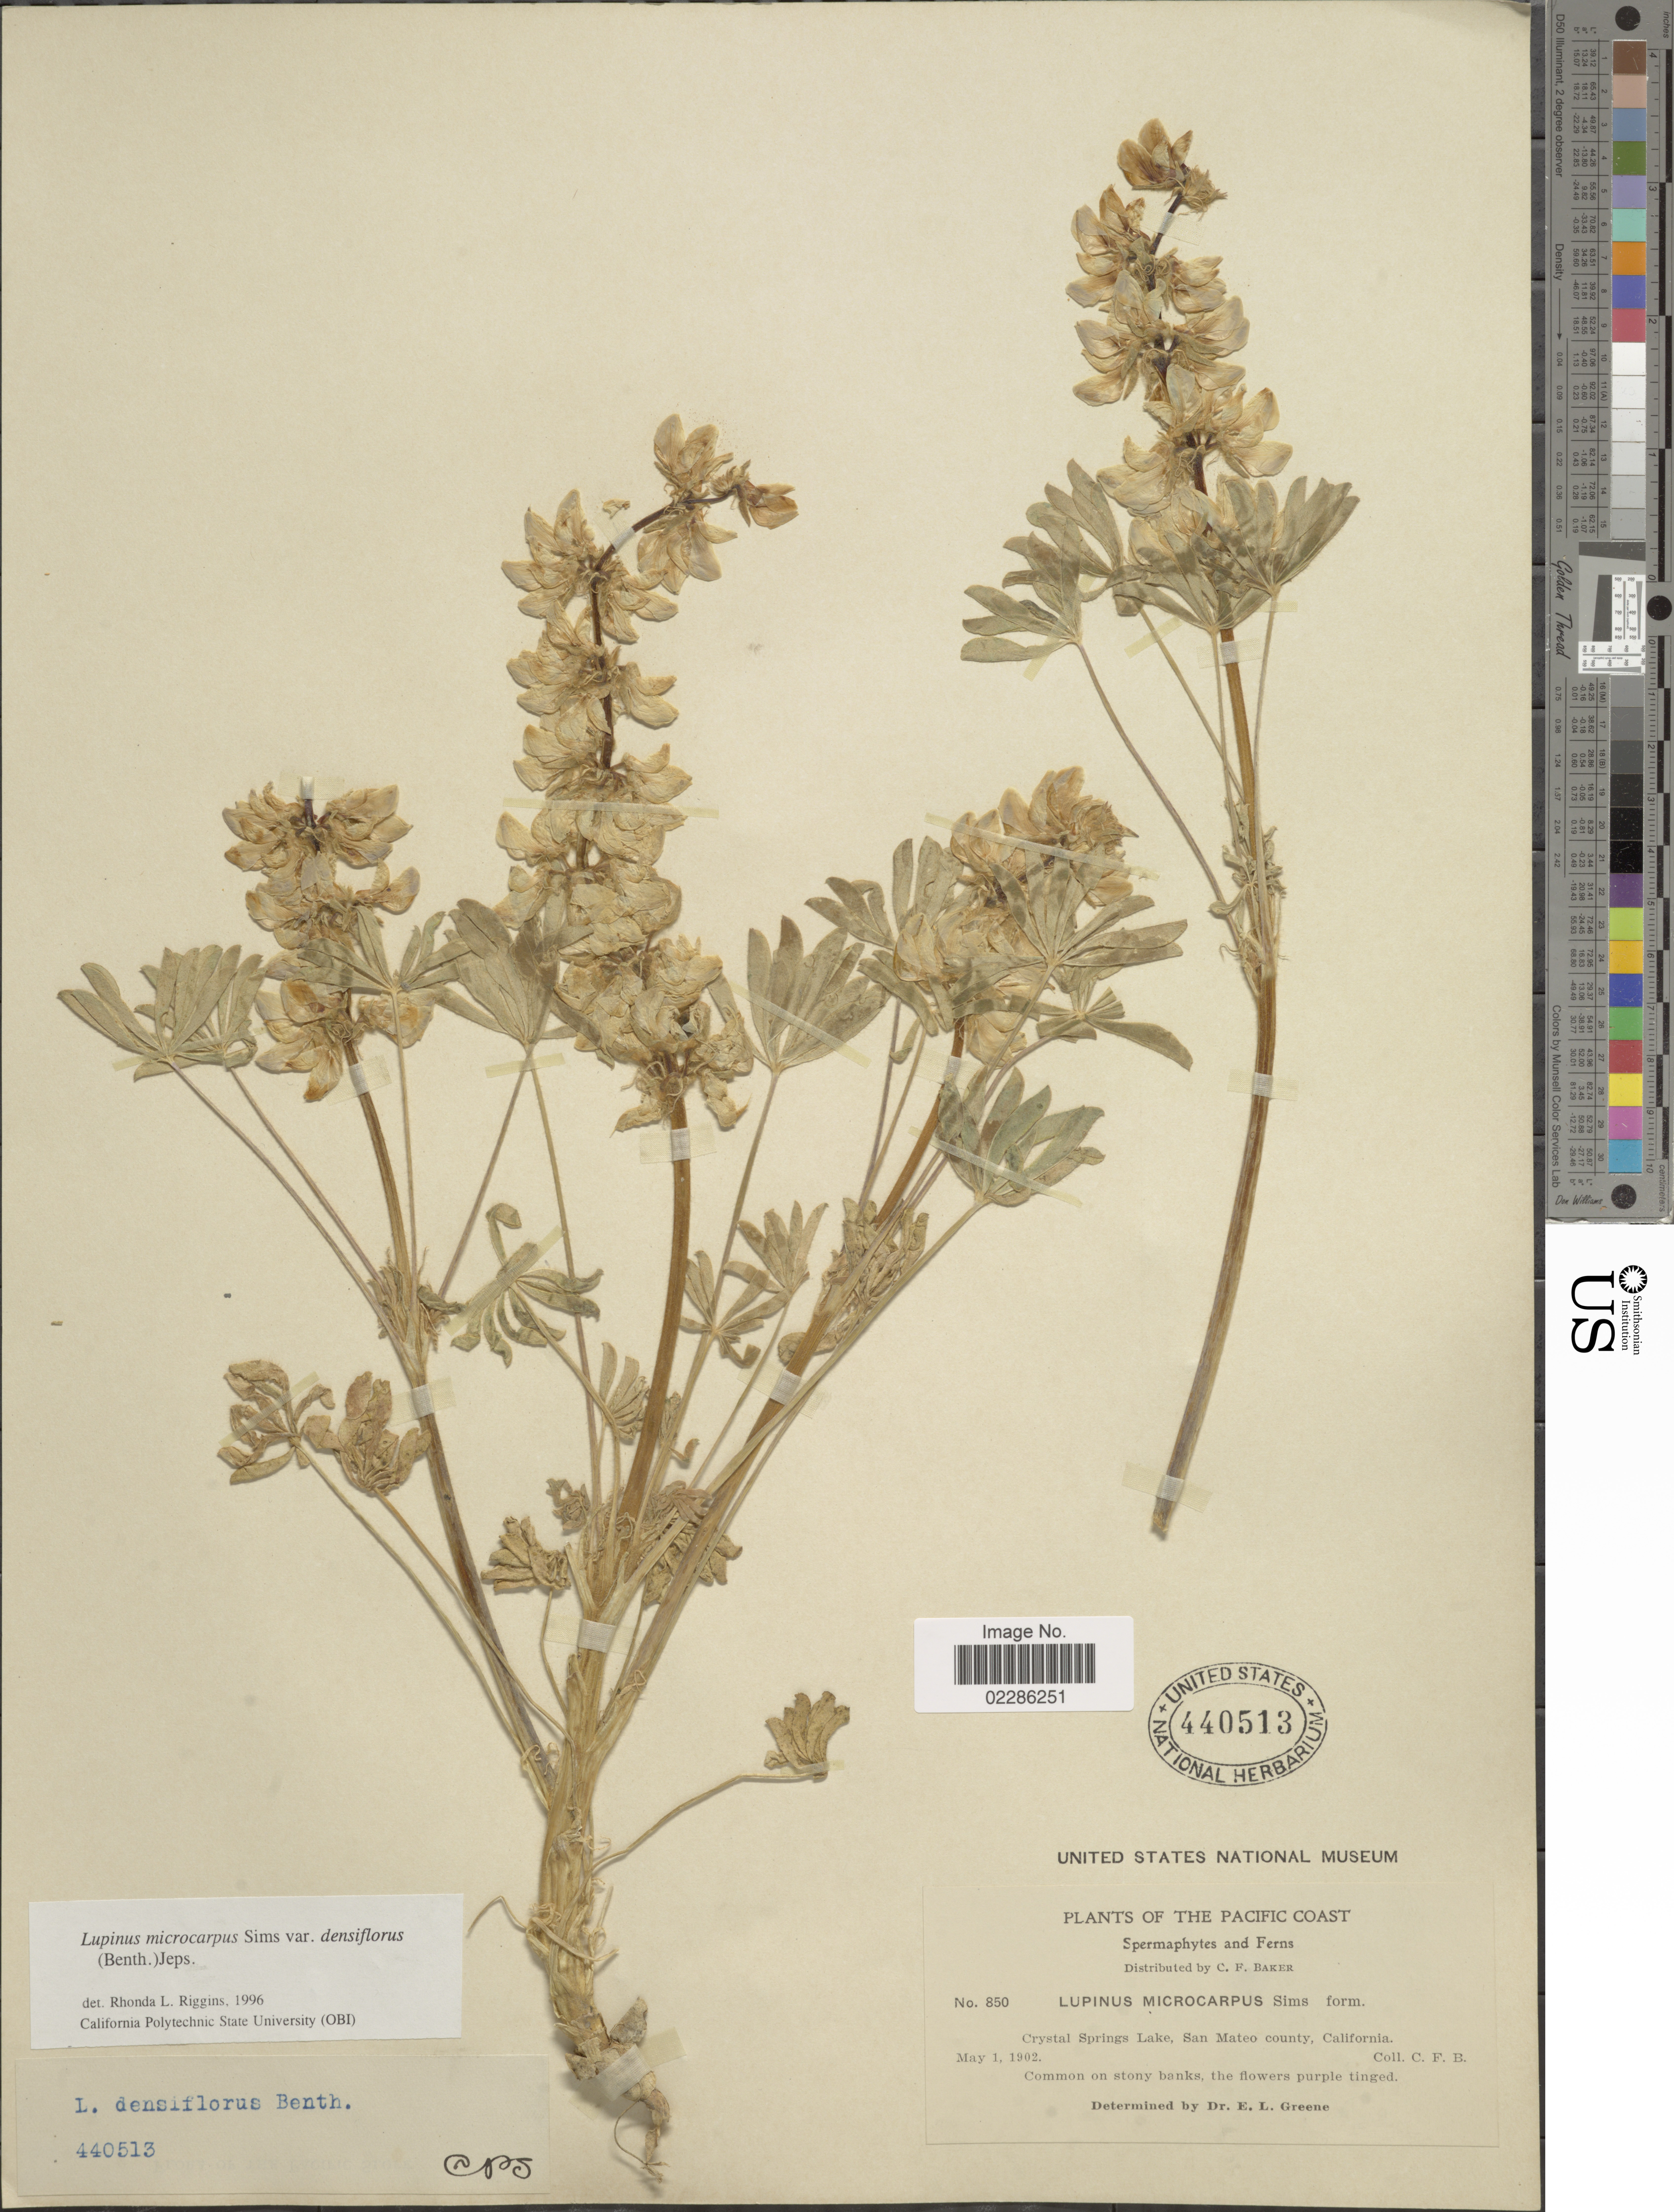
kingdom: Plantae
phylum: Tracheophyta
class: Magnoliopsida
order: Fabales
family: Fabaceae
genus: Lupinus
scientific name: Lupinus microcarpus var. densiflorus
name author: (Benth.) Jeps.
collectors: C. F. Baker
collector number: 850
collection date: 1902-05-01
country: United States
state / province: California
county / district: San Mateo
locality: The Pacific Coast, Spermaphytes and Ferns, Crystal Springs Lake, San Mateo county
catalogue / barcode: US 440513